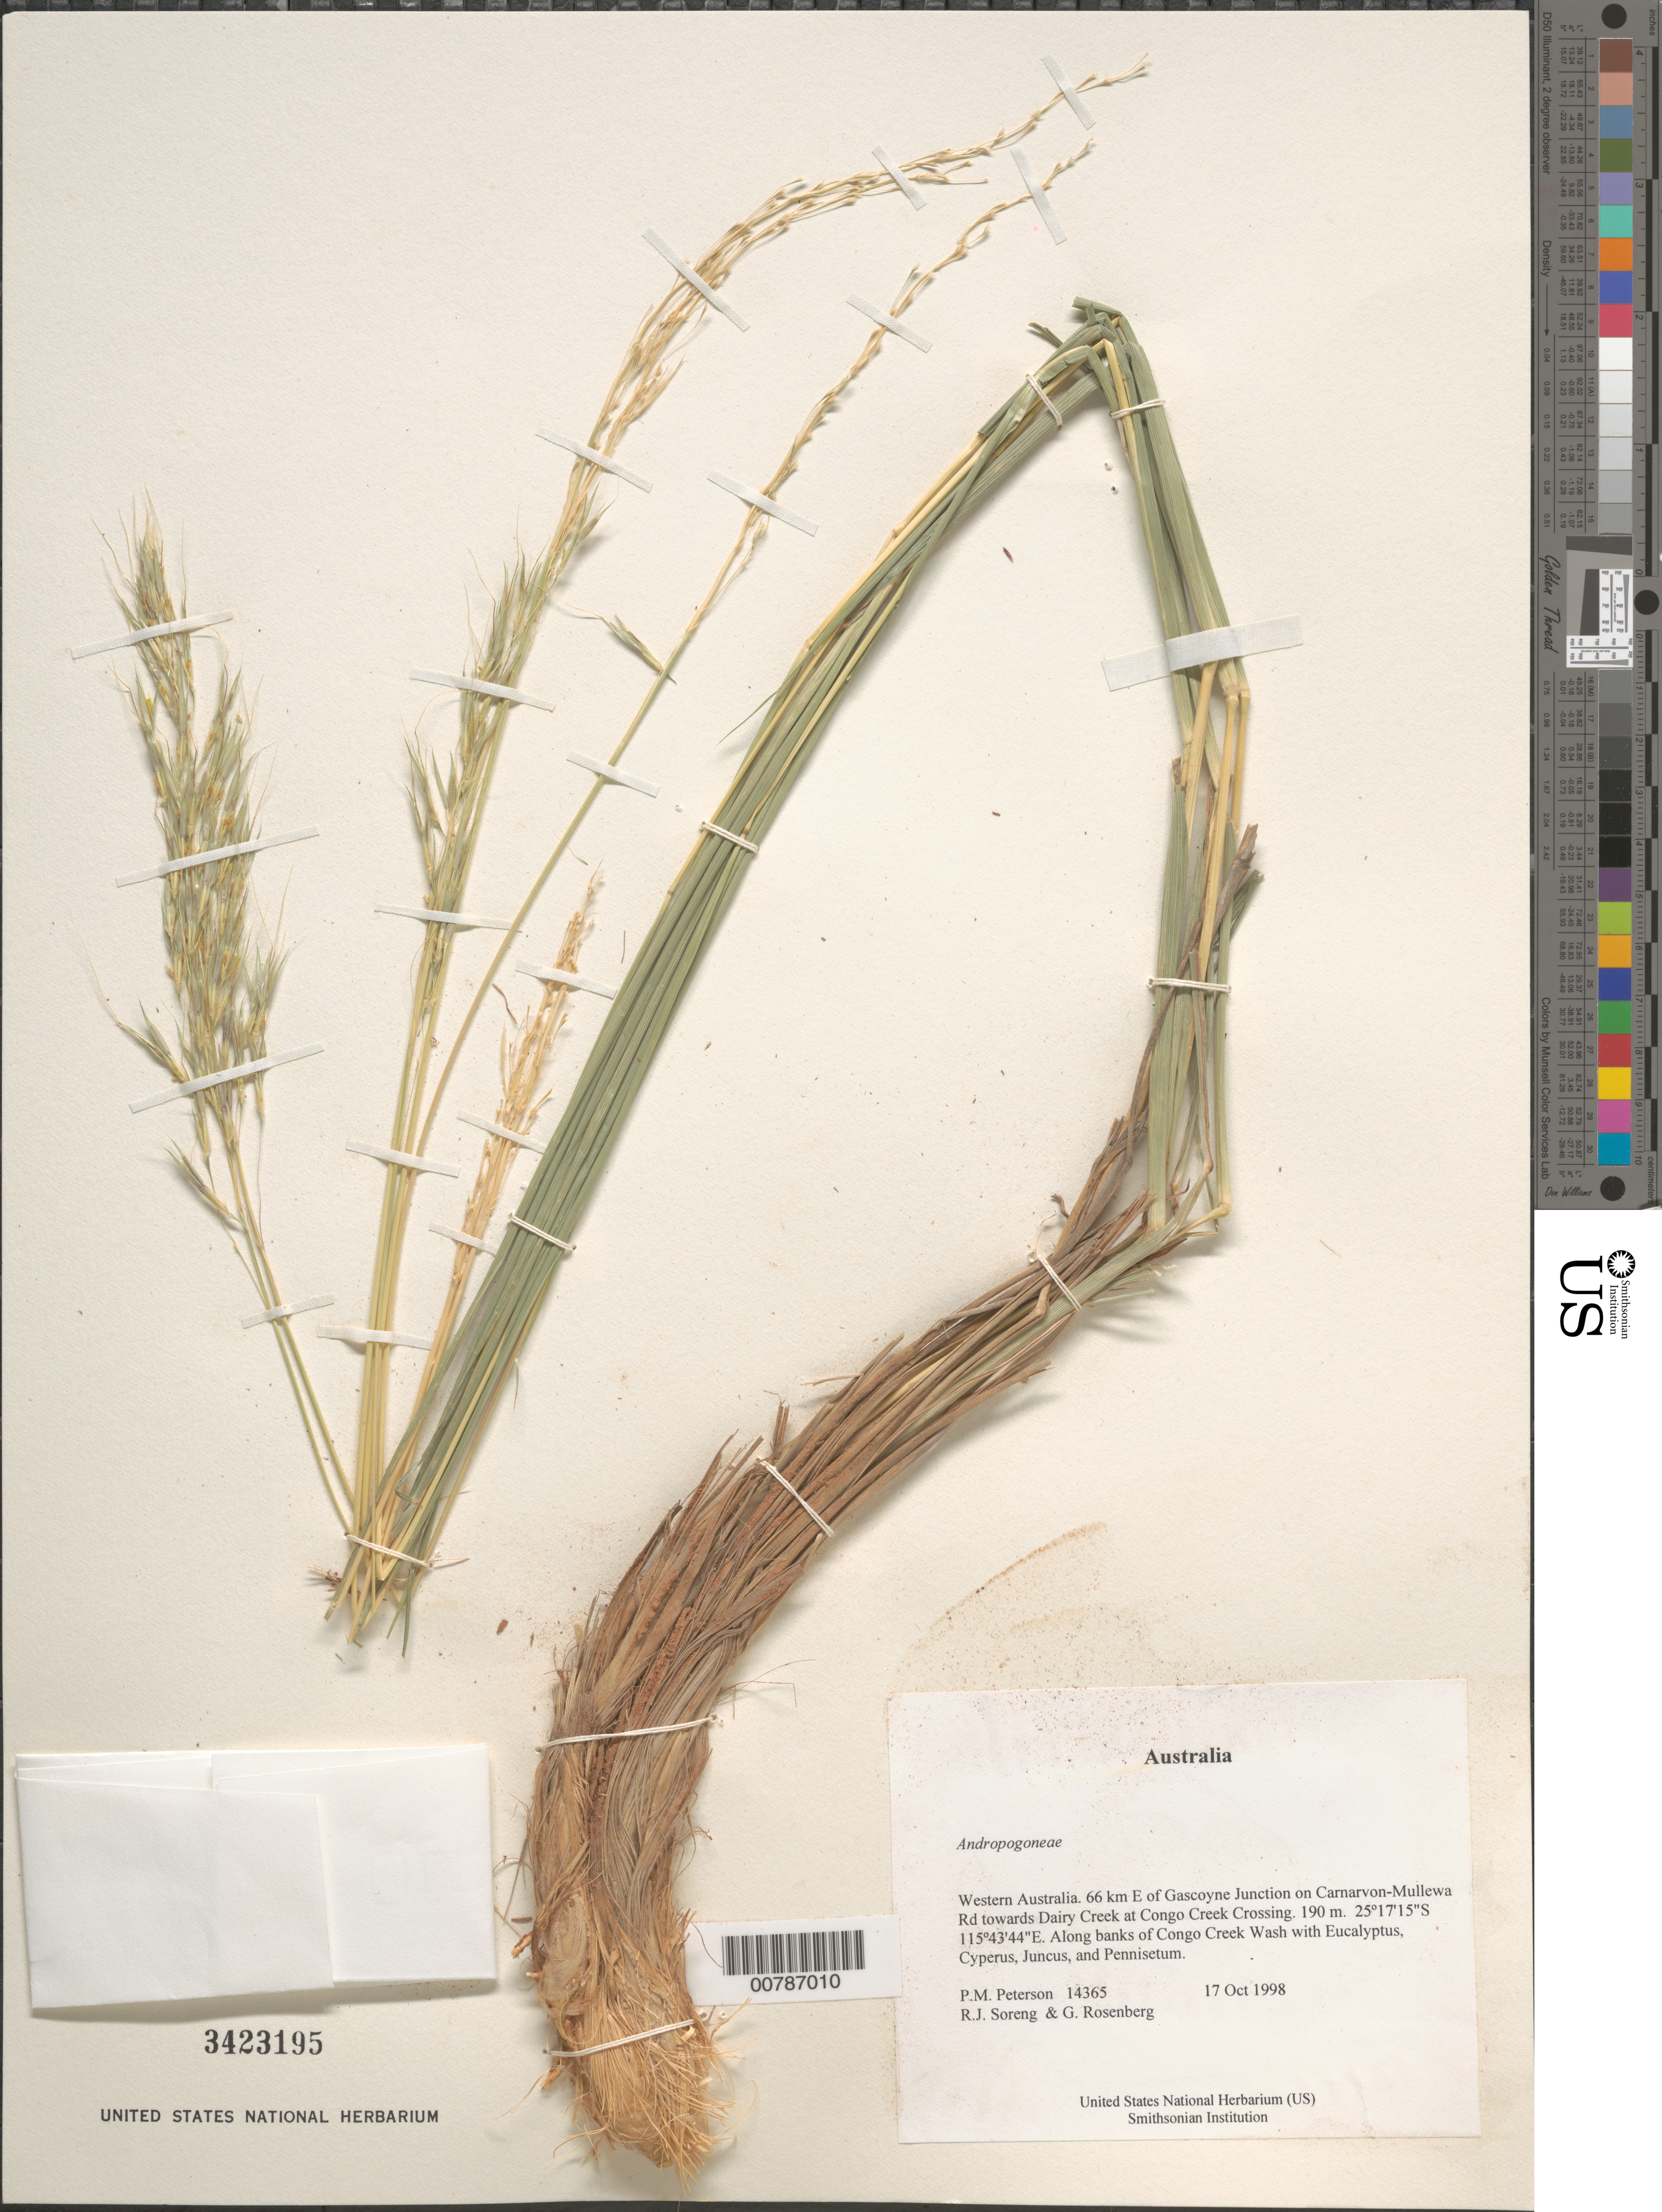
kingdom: Plantae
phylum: Tracheophyta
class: Liliopsida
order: Poales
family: Poaceae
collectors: P. M. Peterson, R. J. Soreng & G. Rosenberg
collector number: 14365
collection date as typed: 17 Oct 1998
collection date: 1998-10-17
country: Australia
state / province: Western Australia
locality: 66 km E of Gascoyne Junction on Carnarvon-Mullewa Rd towards Dairy Creek at Congo Creek Crossing.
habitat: Along banks of Congo Creek Wash with Eucalyptus, Cyperus, Juncus, and Pennisetum.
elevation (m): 190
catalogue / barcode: US 3423195